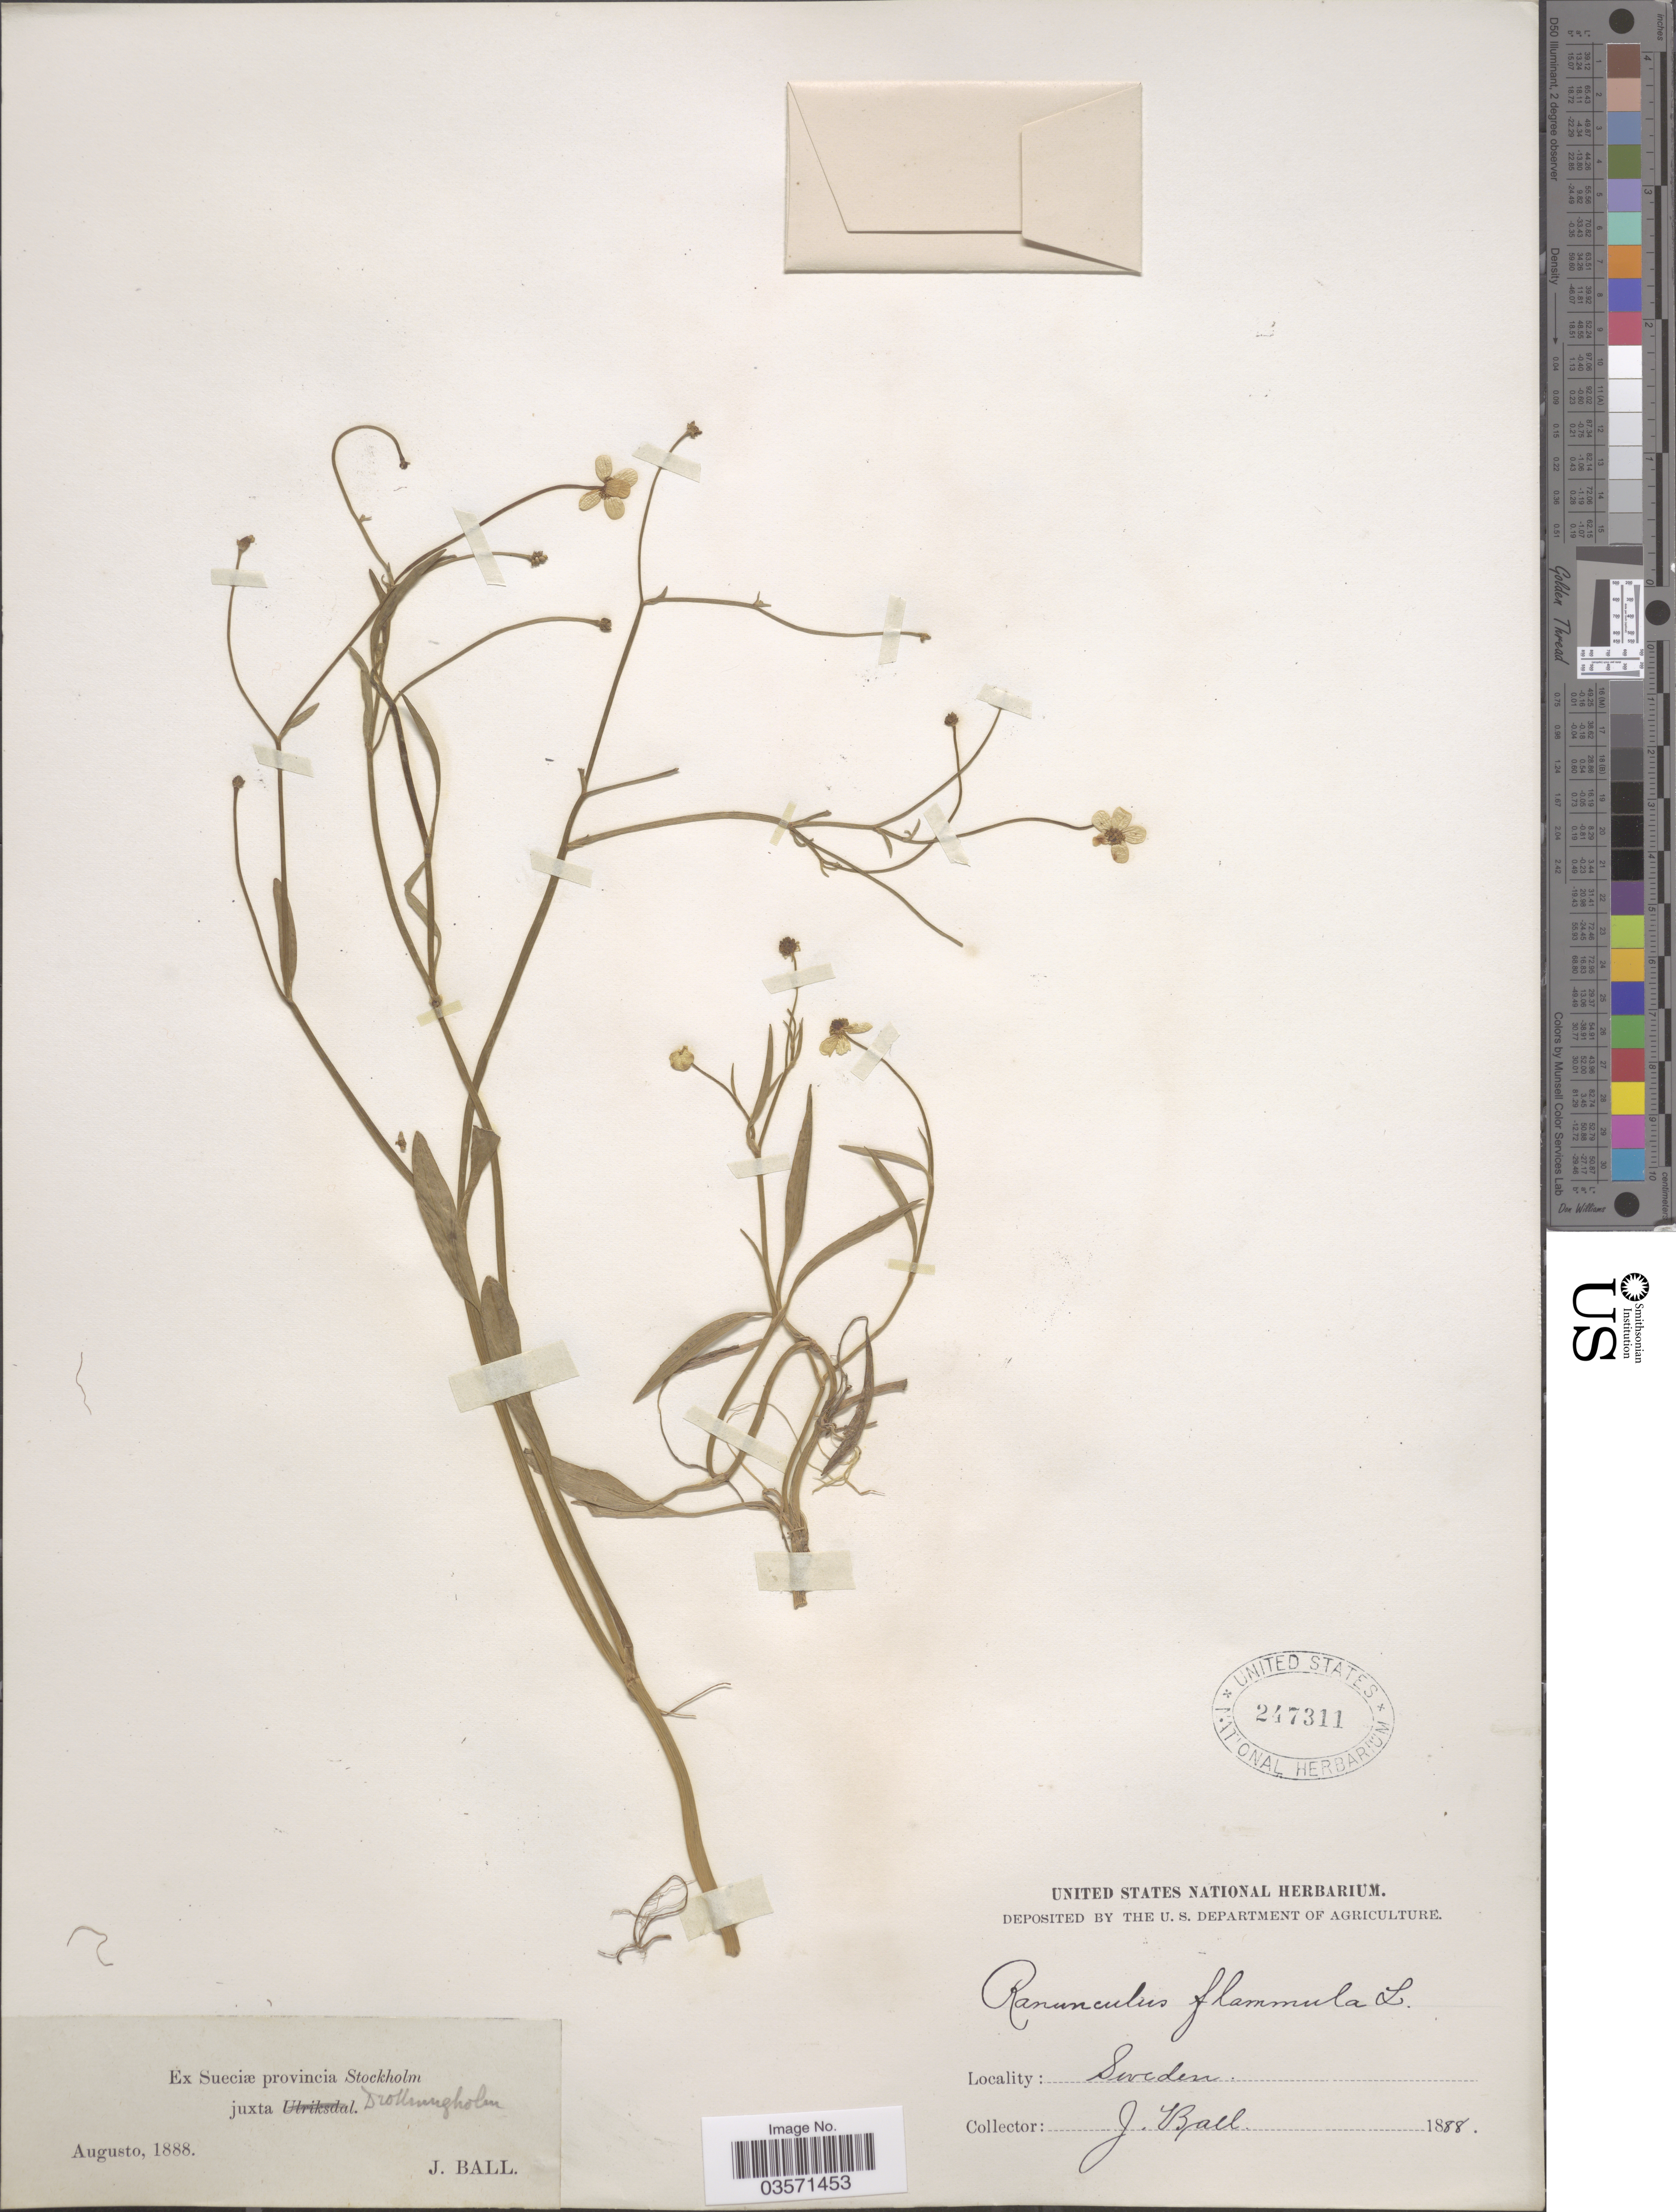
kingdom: Plantae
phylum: Tracheophyta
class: Magnoliopsida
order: Ranunculales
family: Ranunculaceae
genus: Ranunculus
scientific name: Ranunculus flammula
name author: L.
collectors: J. Ball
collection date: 1888-08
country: Sweden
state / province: Stockholm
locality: Ex Sueciæ provincia Stockholm juxta Drottningholm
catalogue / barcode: US 247311